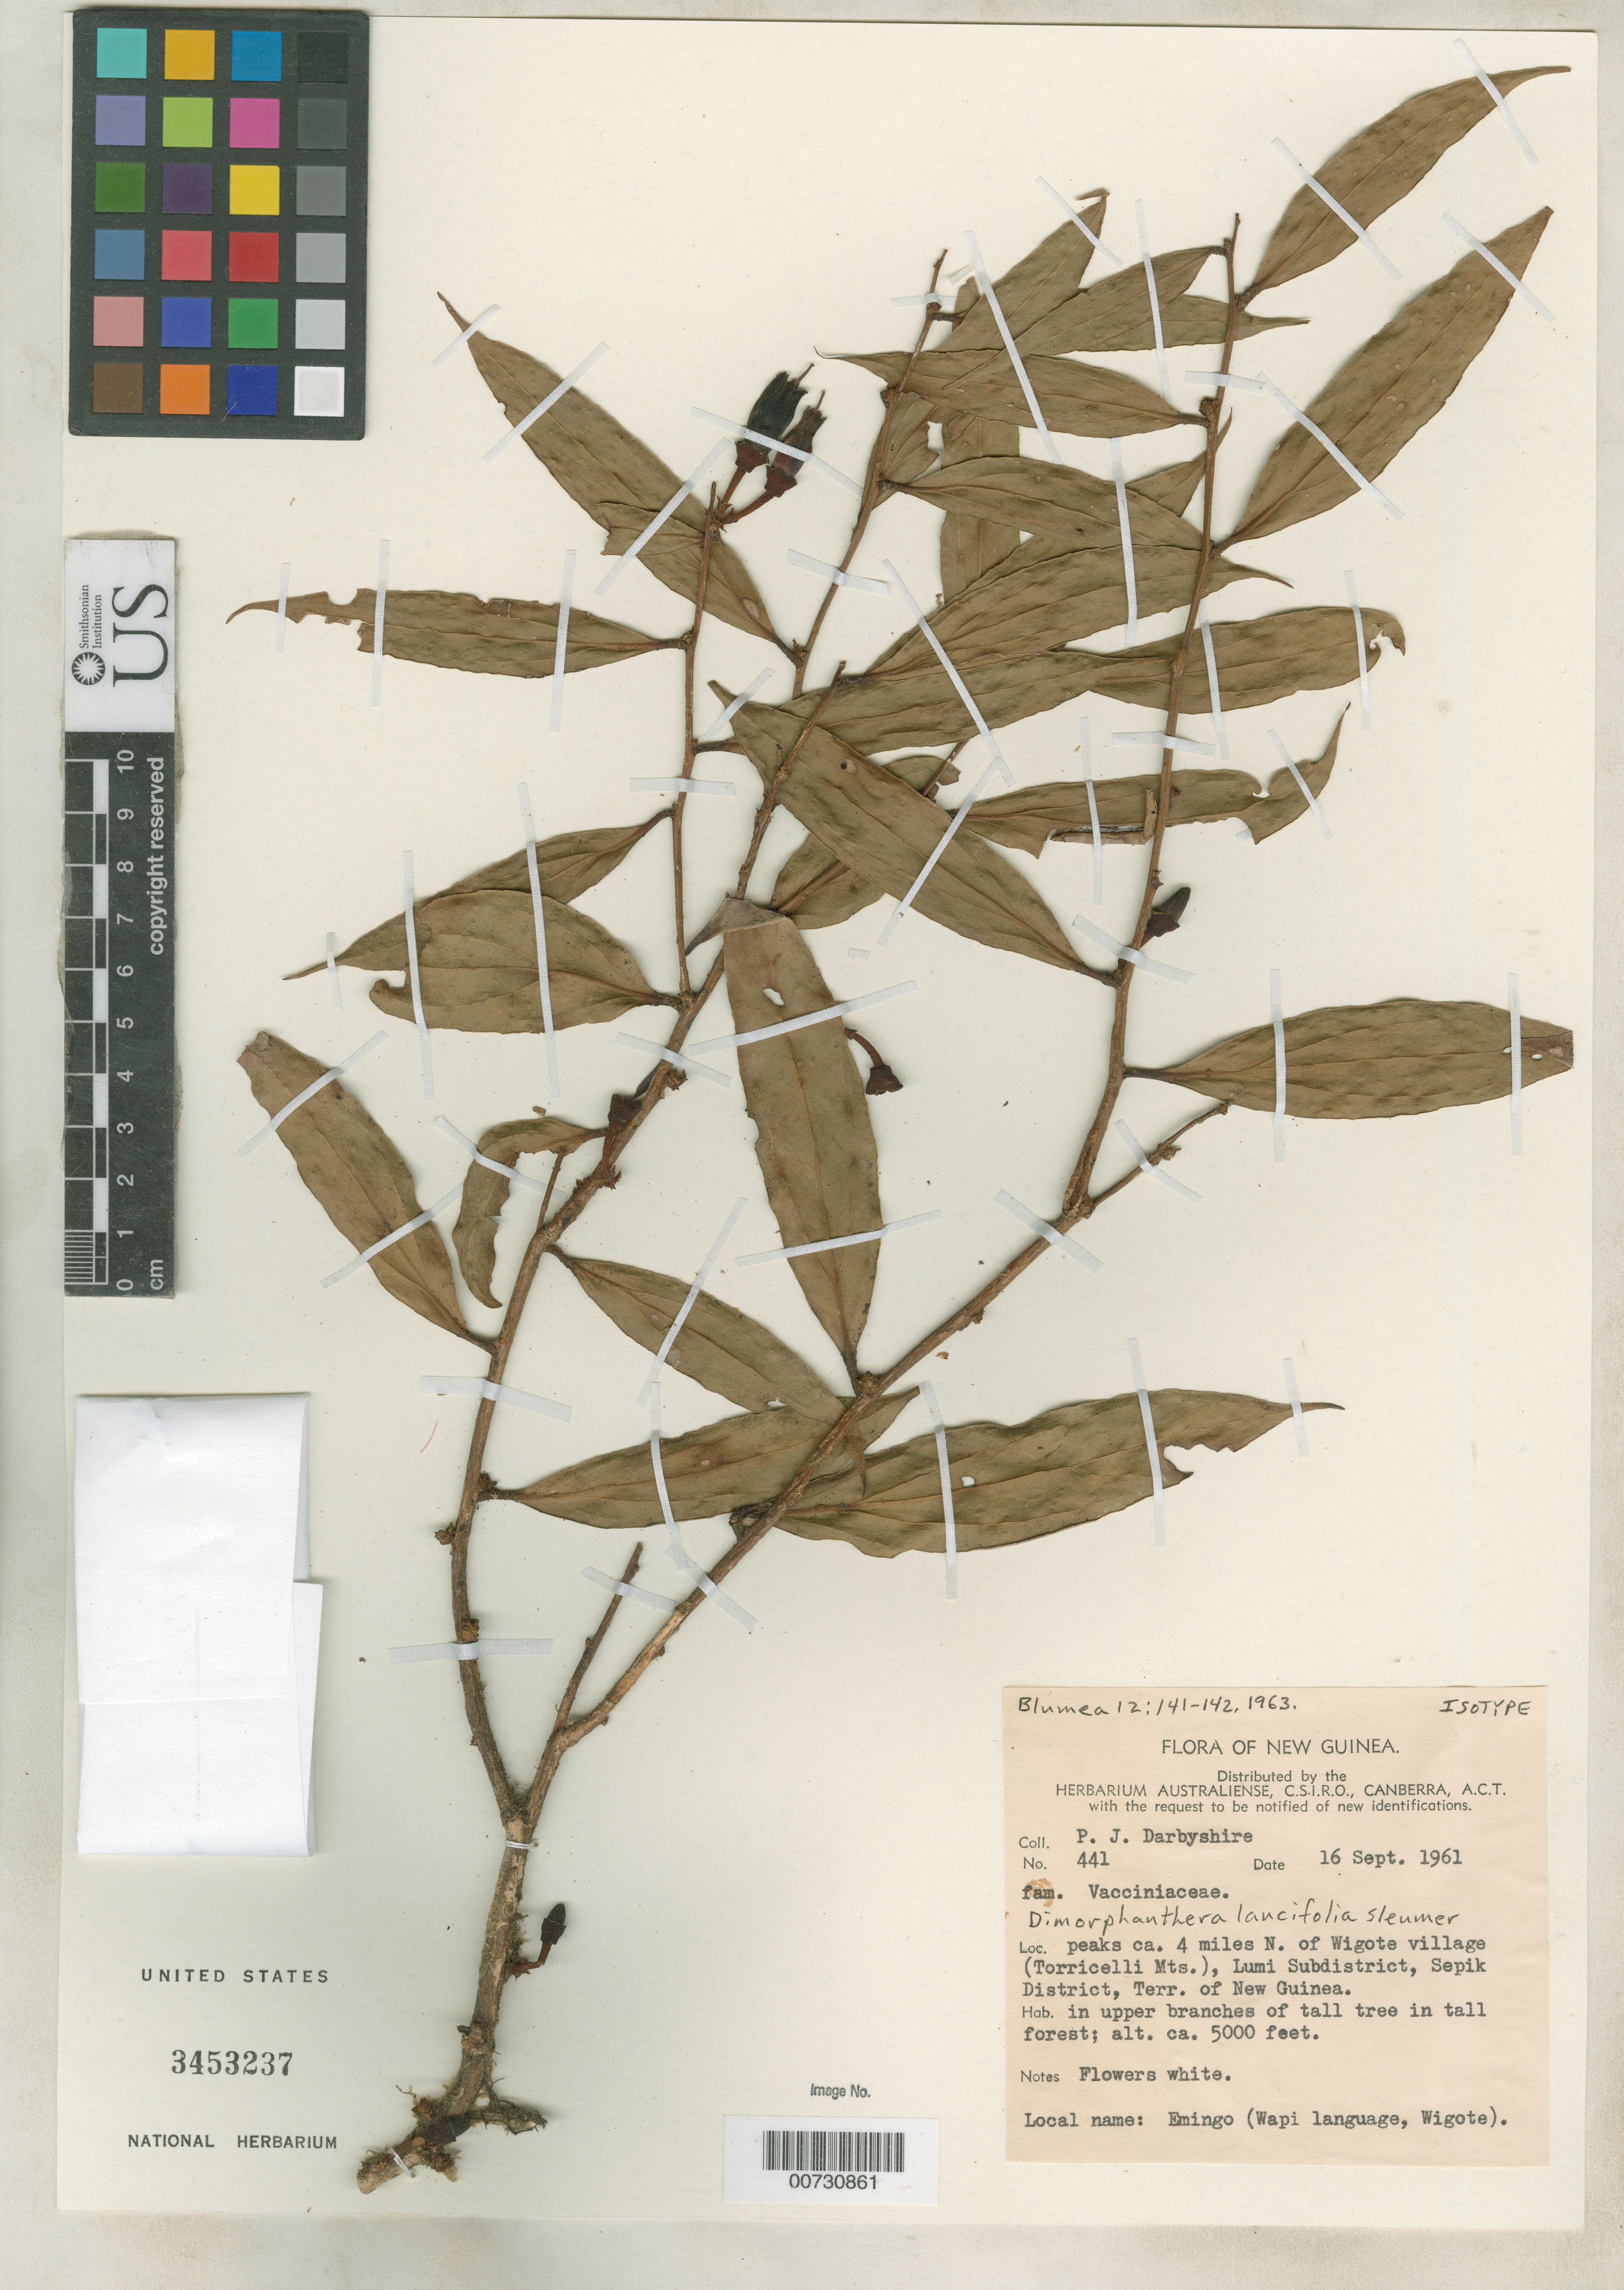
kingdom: Plantae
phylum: Tracheophyta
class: Magnoliopsida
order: Ericales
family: Ericaceae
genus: Dimorphanthera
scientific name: Dimorphanthera lancifolia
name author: Sleumer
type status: Isotype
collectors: P. Darbyshire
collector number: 441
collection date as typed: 16 Sep 1961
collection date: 1961-09-16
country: Papua New Guinea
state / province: Sepik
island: New Guinea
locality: Peaks ca. 4 miles N. of Wigote village (Torricelli Mts.), Lumi Subdistrict, Sepik District, Terr. of New Guinea.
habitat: Tall forest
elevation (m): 1524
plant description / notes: Common name: Emingo (Wapi language, Wigote)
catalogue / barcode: US 3453237